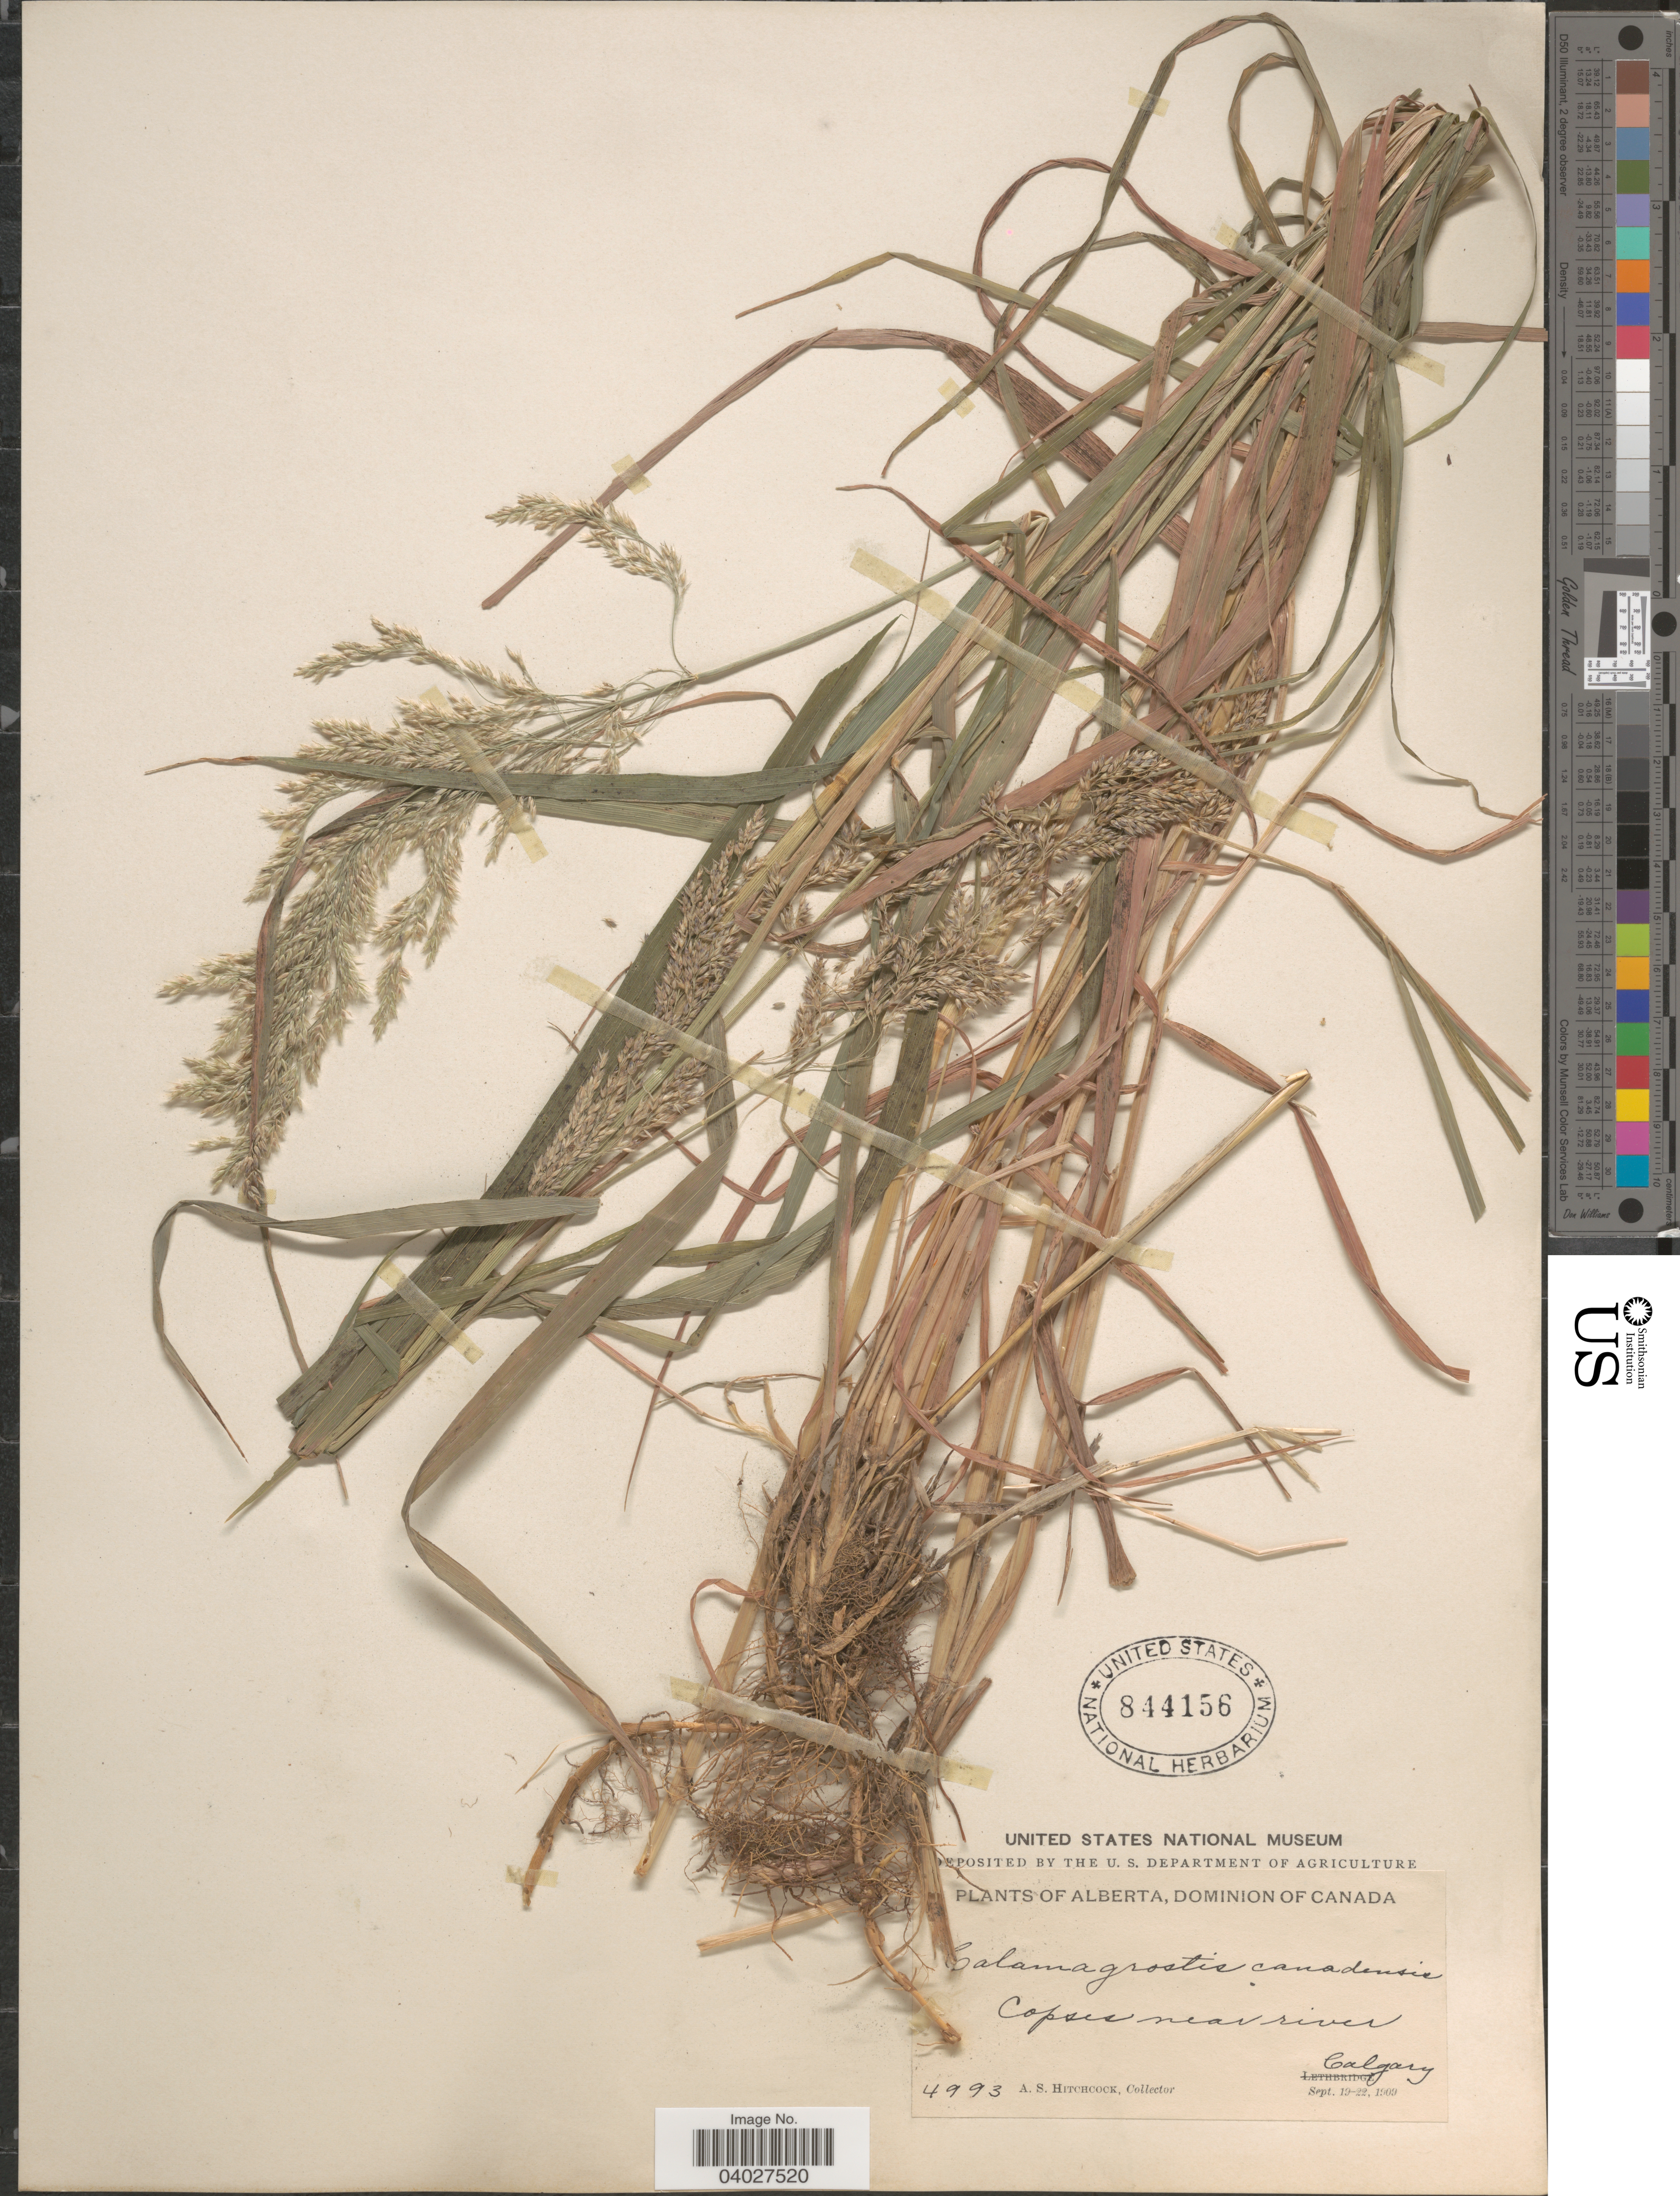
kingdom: Plantae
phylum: Tracheophyta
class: Liliopsida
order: Poales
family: Poaceae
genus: Calamagrostis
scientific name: Calamagrostis canadensis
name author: (Michx.) P. Beauv.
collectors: A. S. Hitchcock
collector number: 4993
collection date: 1909-09-19/1909-09-22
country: Canada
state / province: Alberta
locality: Copses near river. Calgary.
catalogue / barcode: US 844156